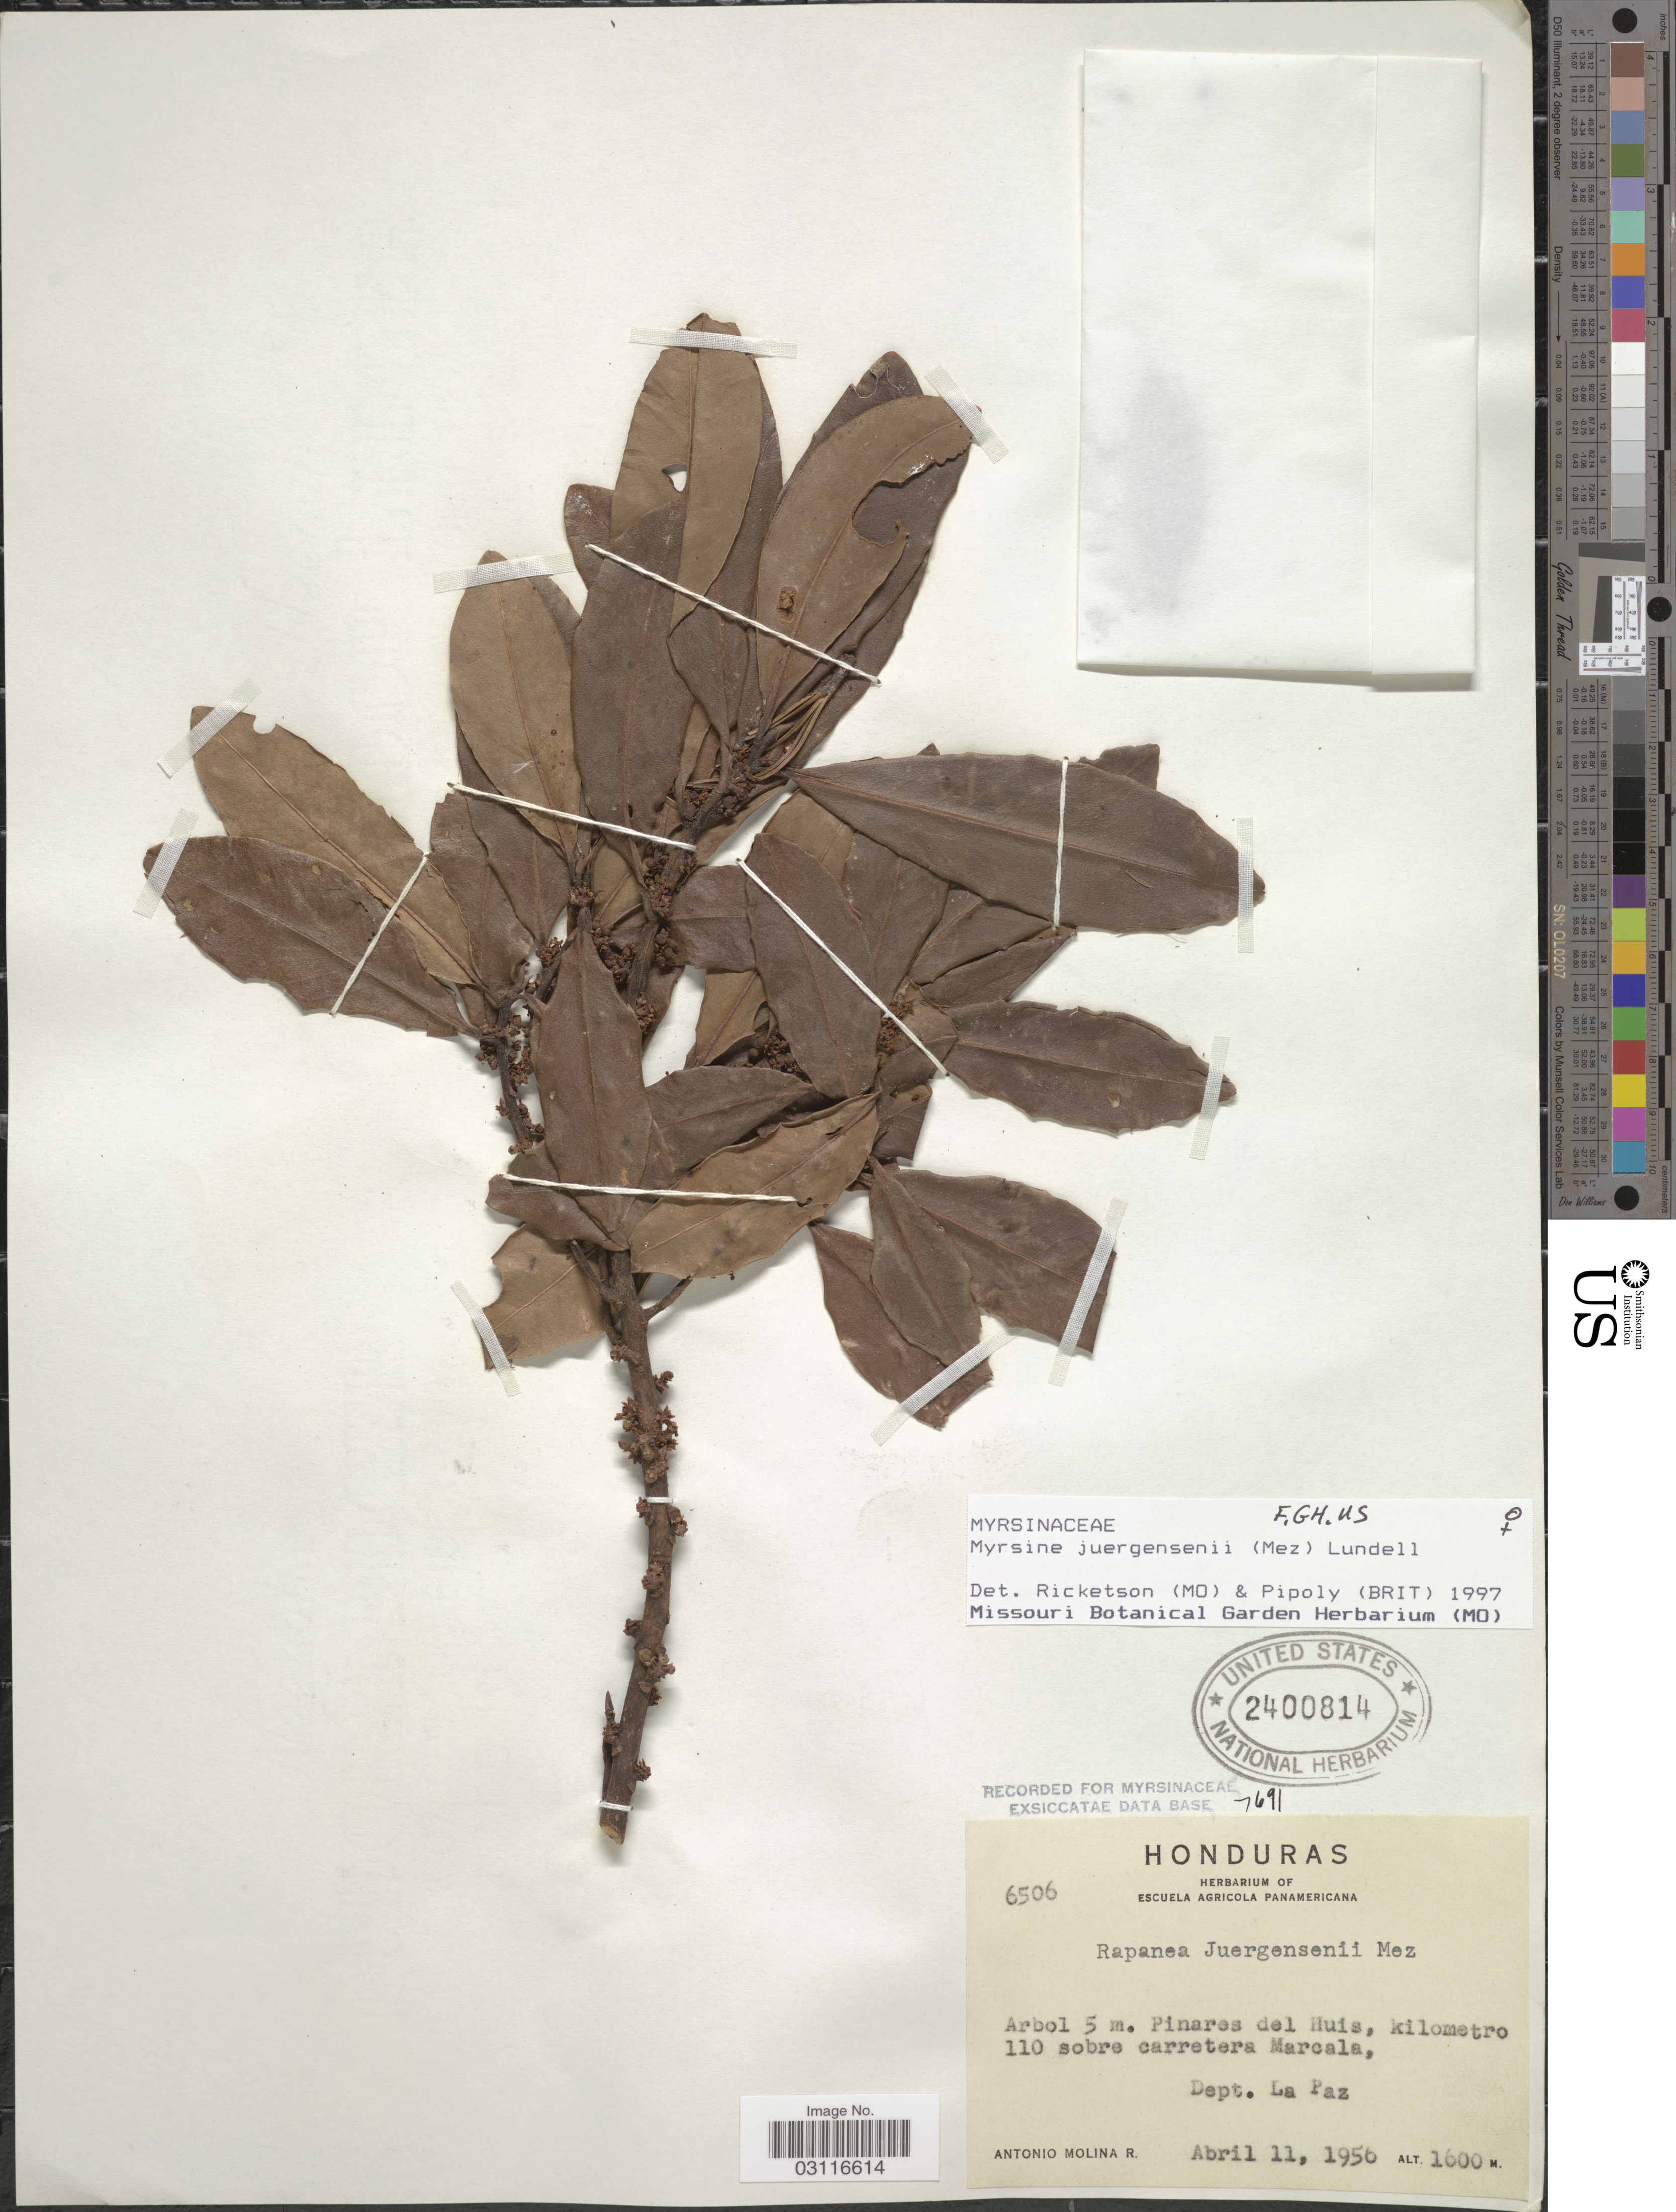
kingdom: Plantae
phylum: Tracheophyta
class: Magnoliopsida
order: Ericales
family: Primulaceae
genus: Myrsine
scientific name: Myrsine juergensenii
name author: (Mez) Lundell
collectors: A. Molina R.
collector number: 6506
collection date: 1956-04-11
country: Honduras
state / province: La Paz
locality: Pinares del Huis, kilometro 110 sobre carretera Marcala, Dept. La Paz.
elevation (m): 1600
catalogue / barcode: US 2400814